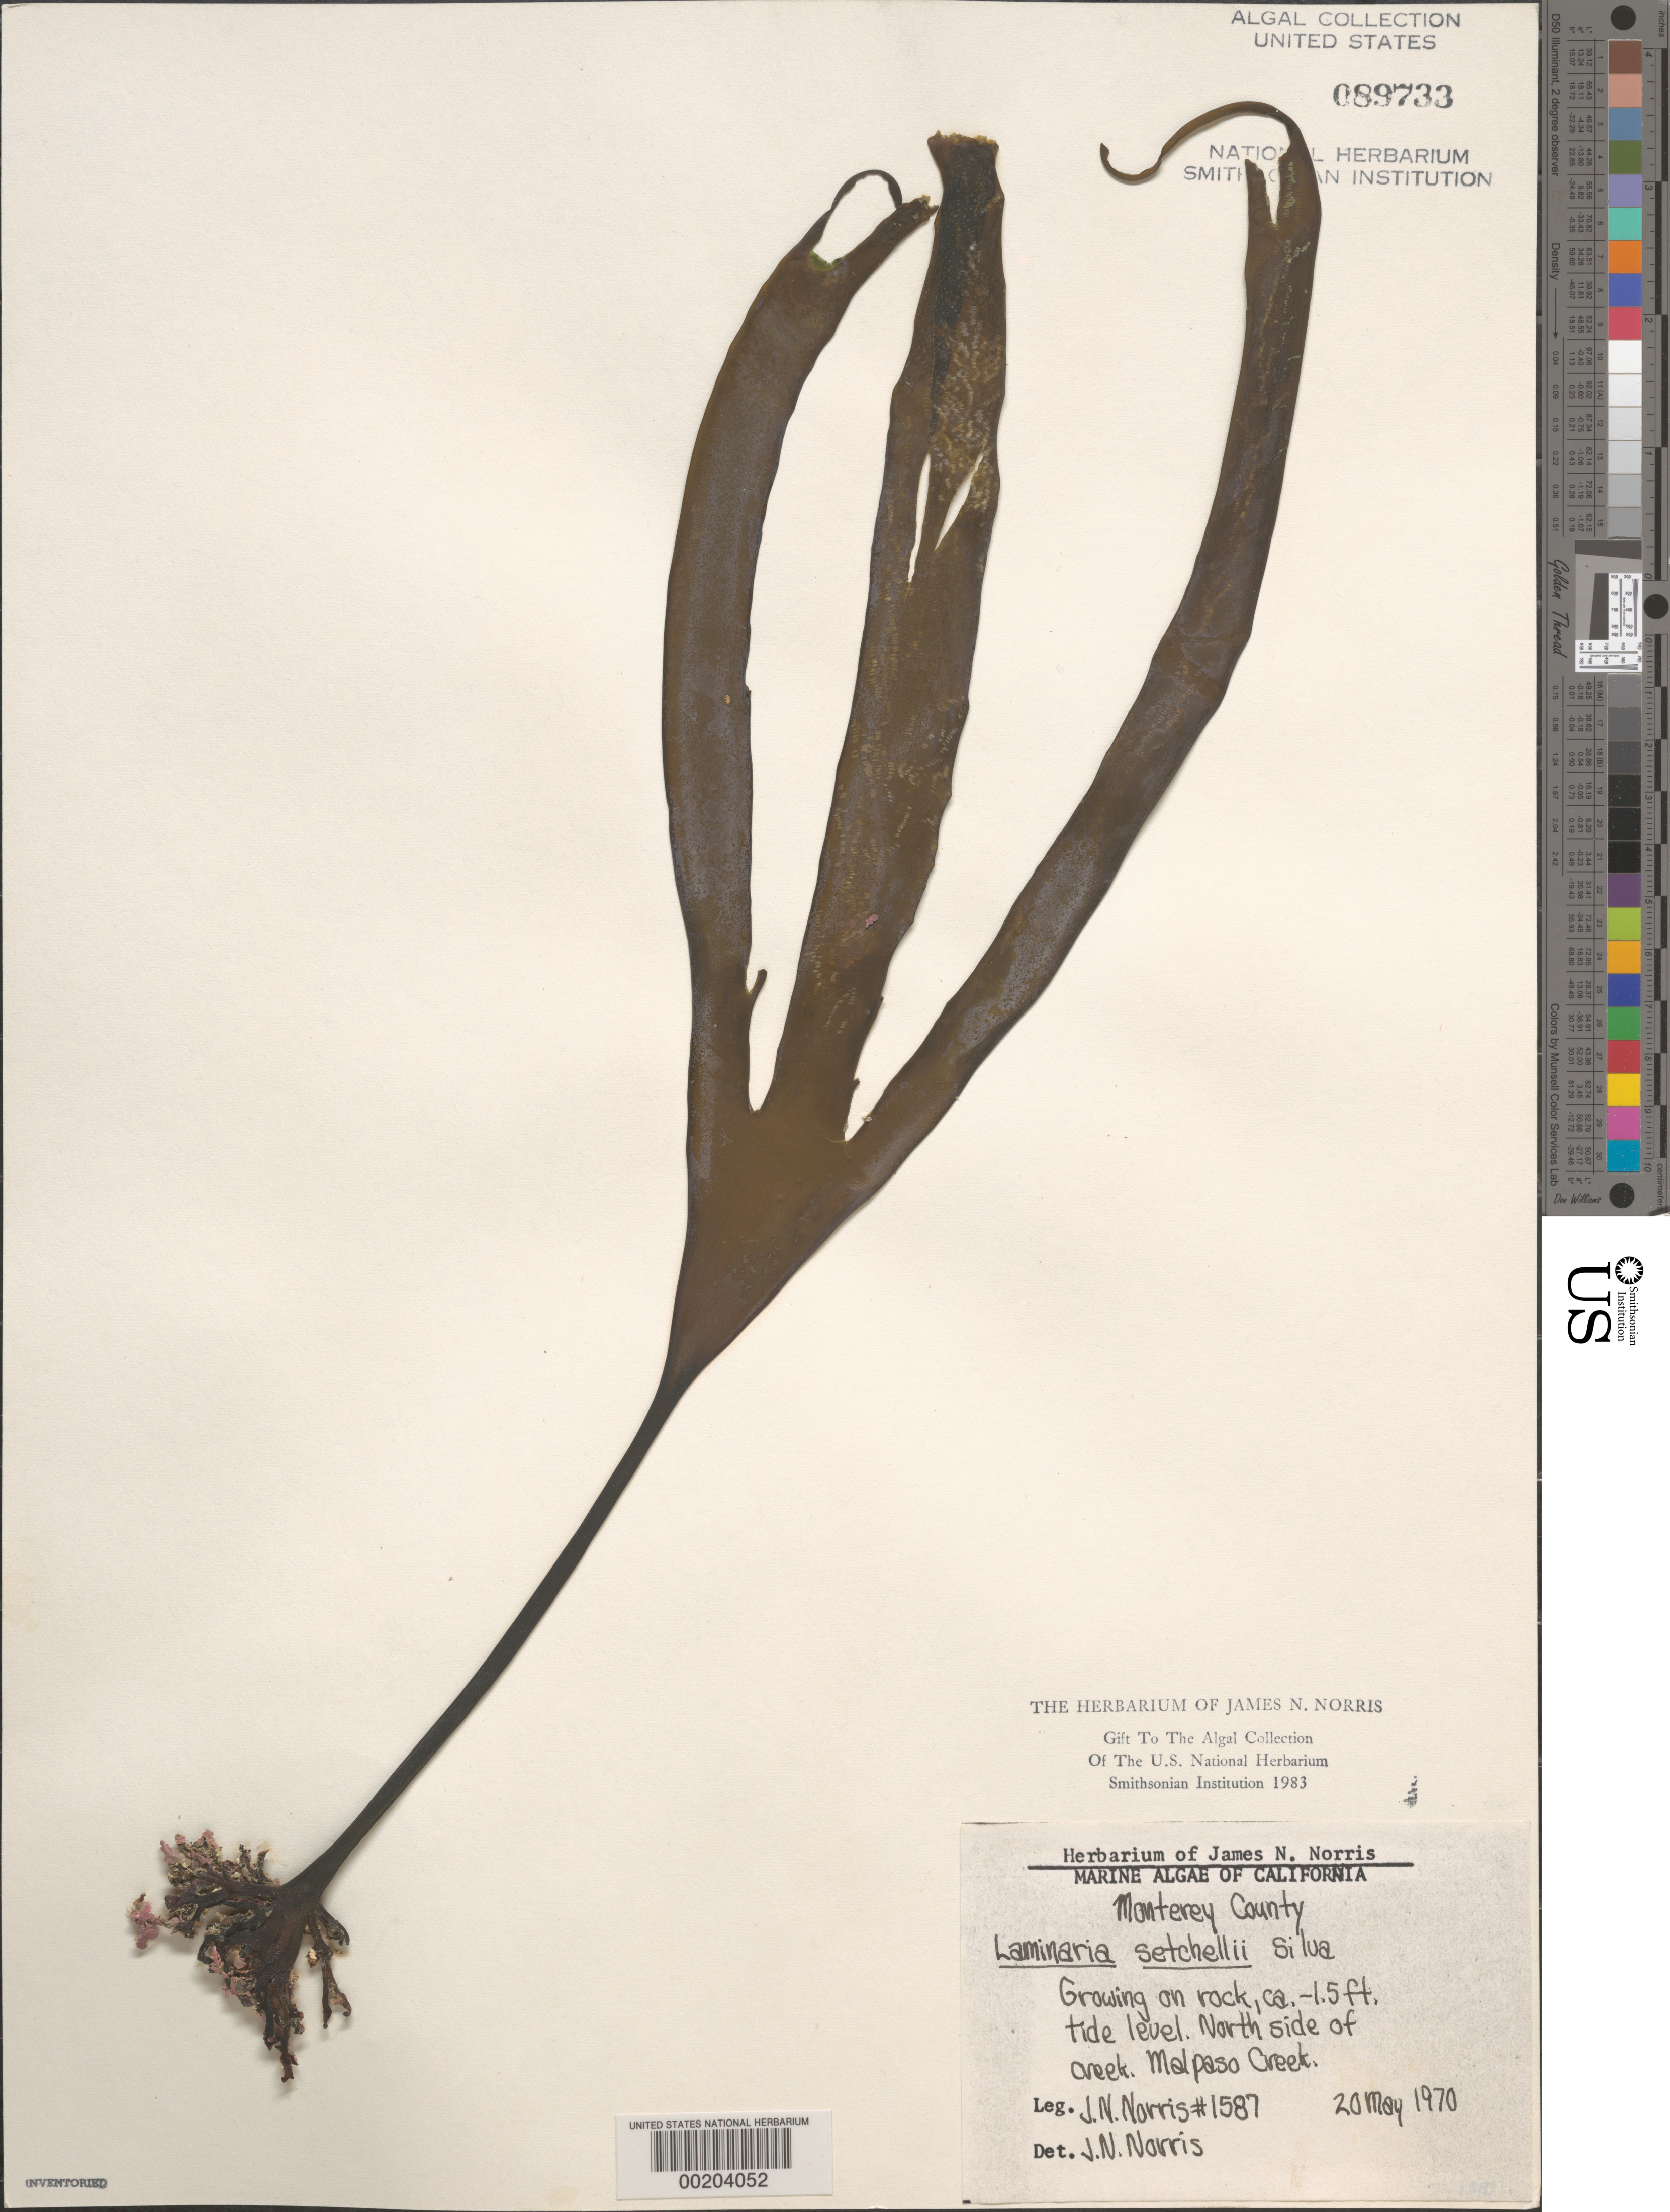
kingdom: Chromista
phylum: Ochrophyta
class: Phaeophyceae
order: Laminariales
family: Laminariaceae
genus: Laminaria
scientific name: Laminaria setchellii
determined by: Norris, James N.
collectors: J. N. Norris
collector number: JN-1587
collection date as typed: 20 May 1970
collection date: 1970-05-20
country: United States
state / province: California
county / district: Monterey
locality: Malpaso Creek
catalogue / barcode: US 89733